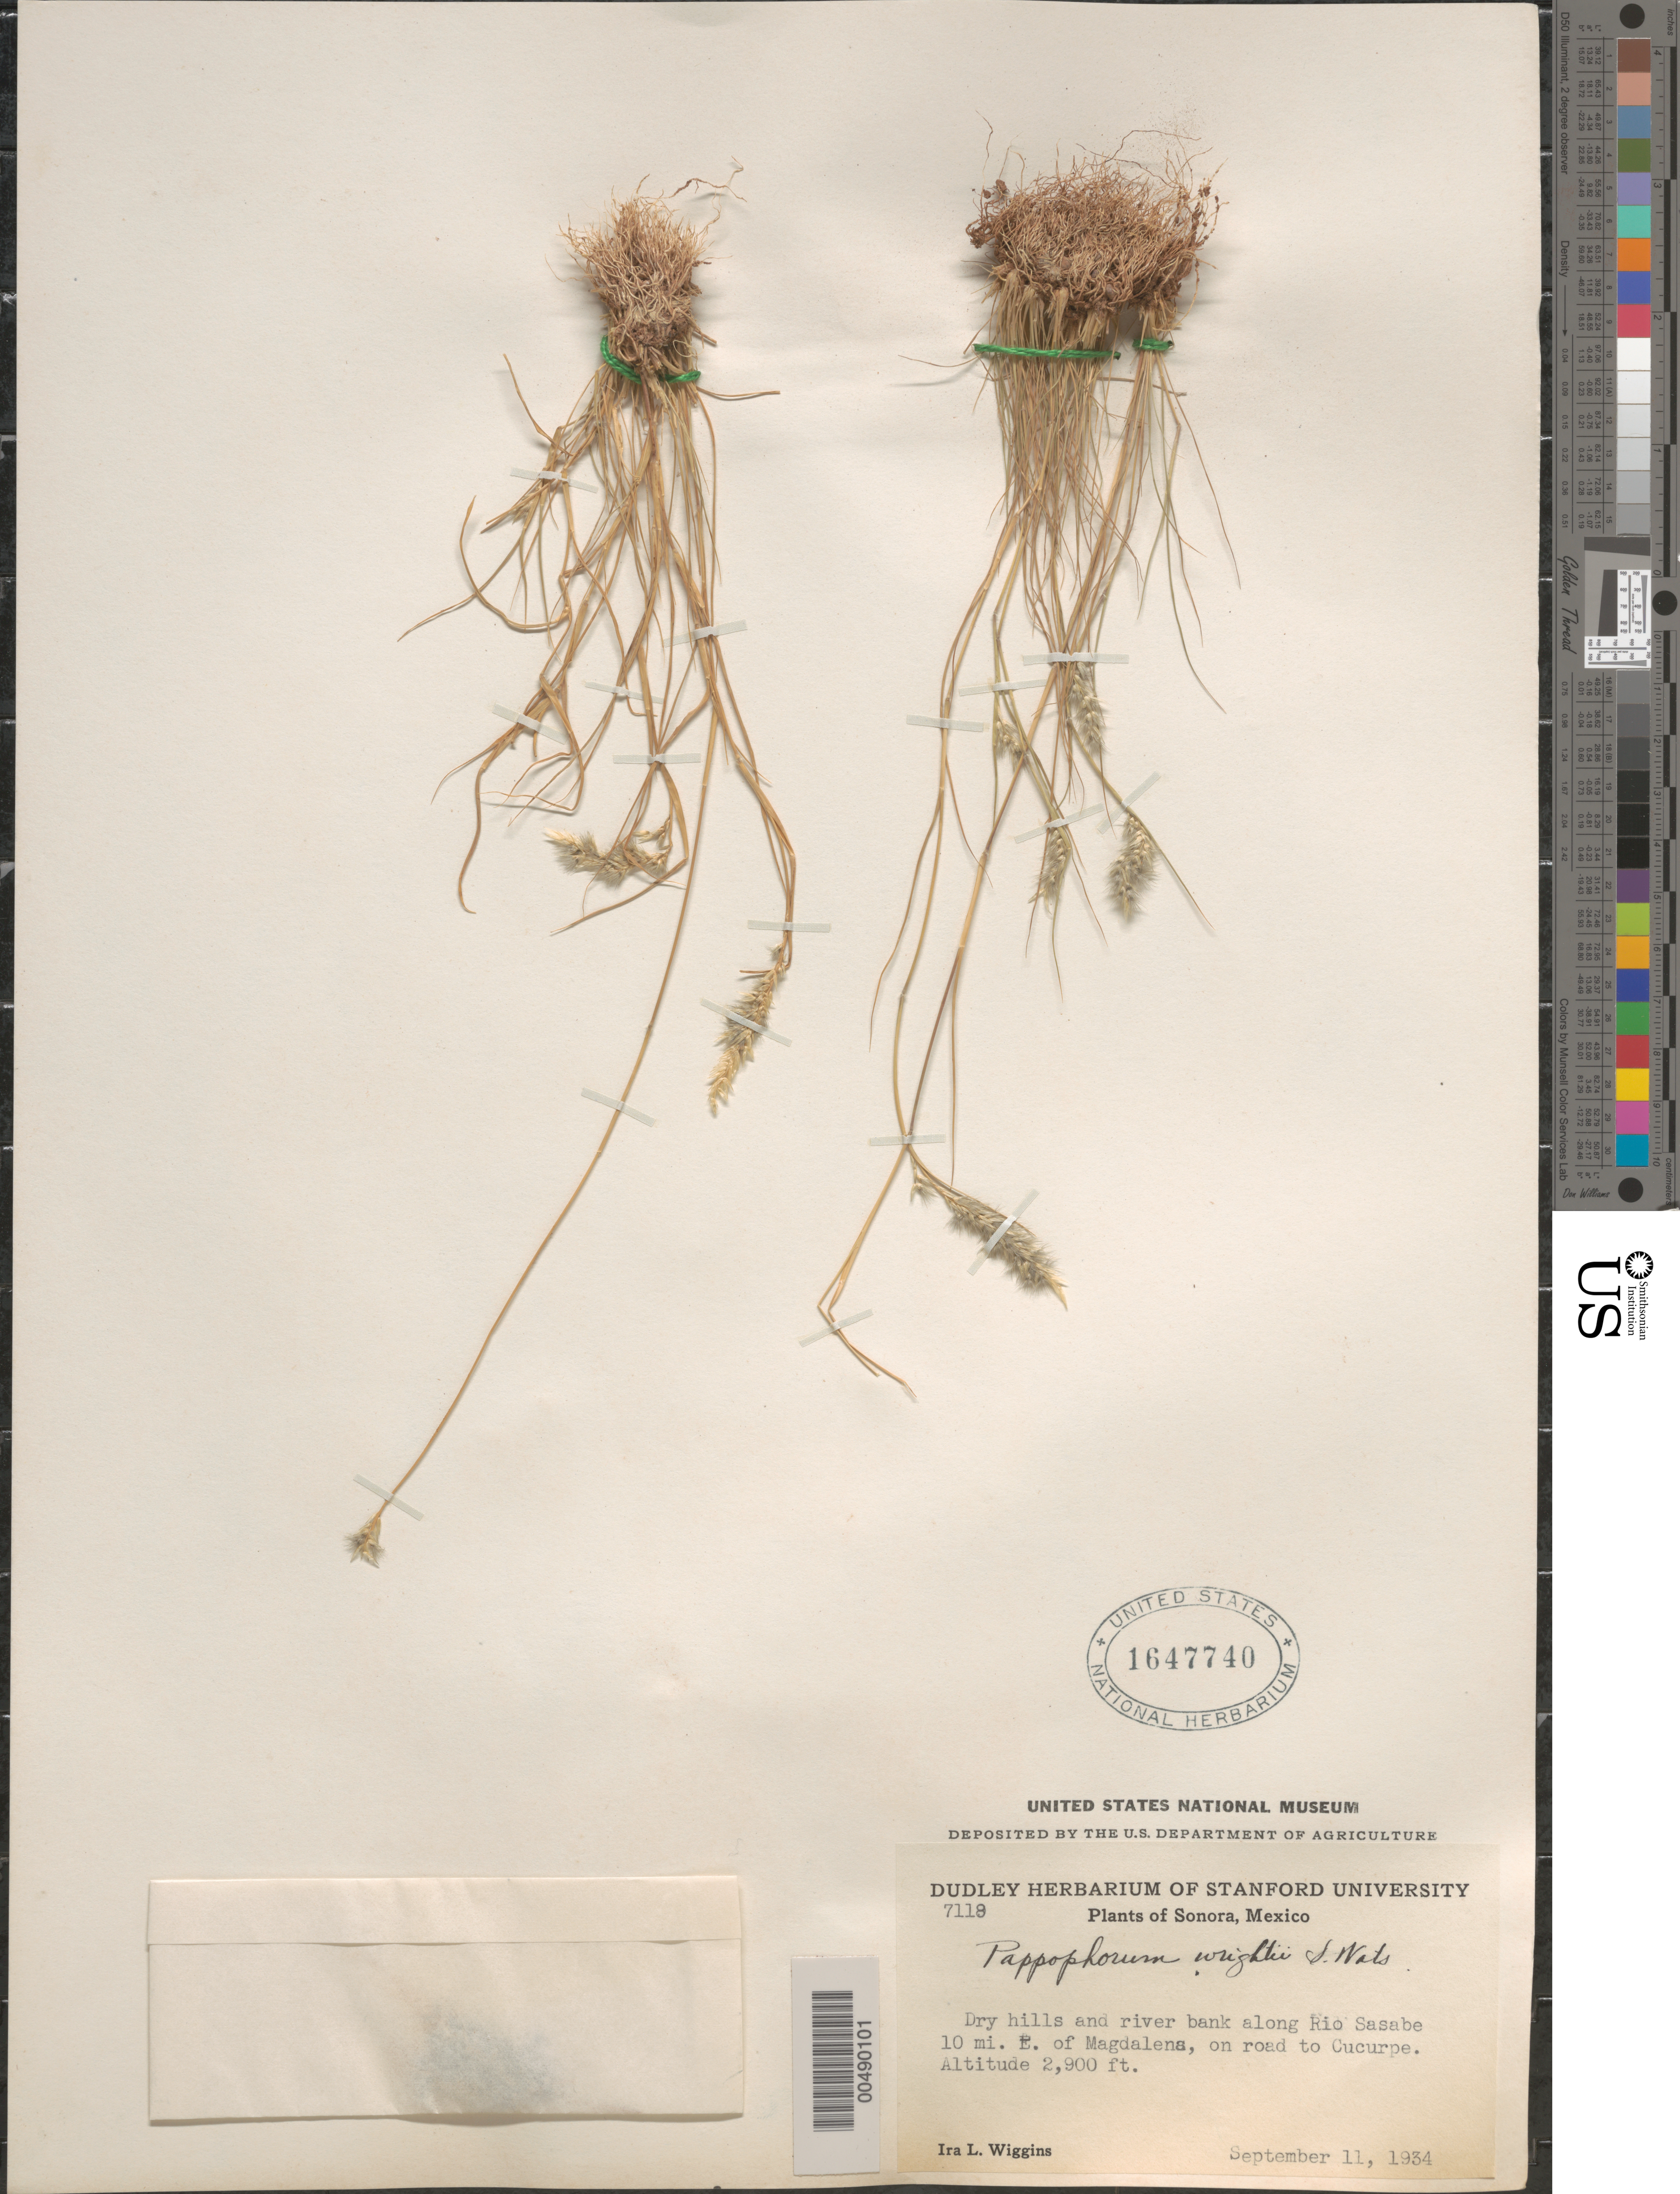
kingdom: Plantae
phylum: Tracheophyta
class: Liliopsida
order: Poales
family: Poaceae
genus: Enneapogon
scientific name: Enneapogon desvauxii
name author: P. Beauv.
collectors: I. L. Wiggins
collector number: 7119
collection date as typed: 11 Sep 1934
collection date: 1934-09-11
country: Mexico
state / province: Sonora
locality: Along Rio Sasabe 10 mi E of Magdalena, on rd to Cucurpe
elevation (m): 884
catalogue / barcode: US 1647740